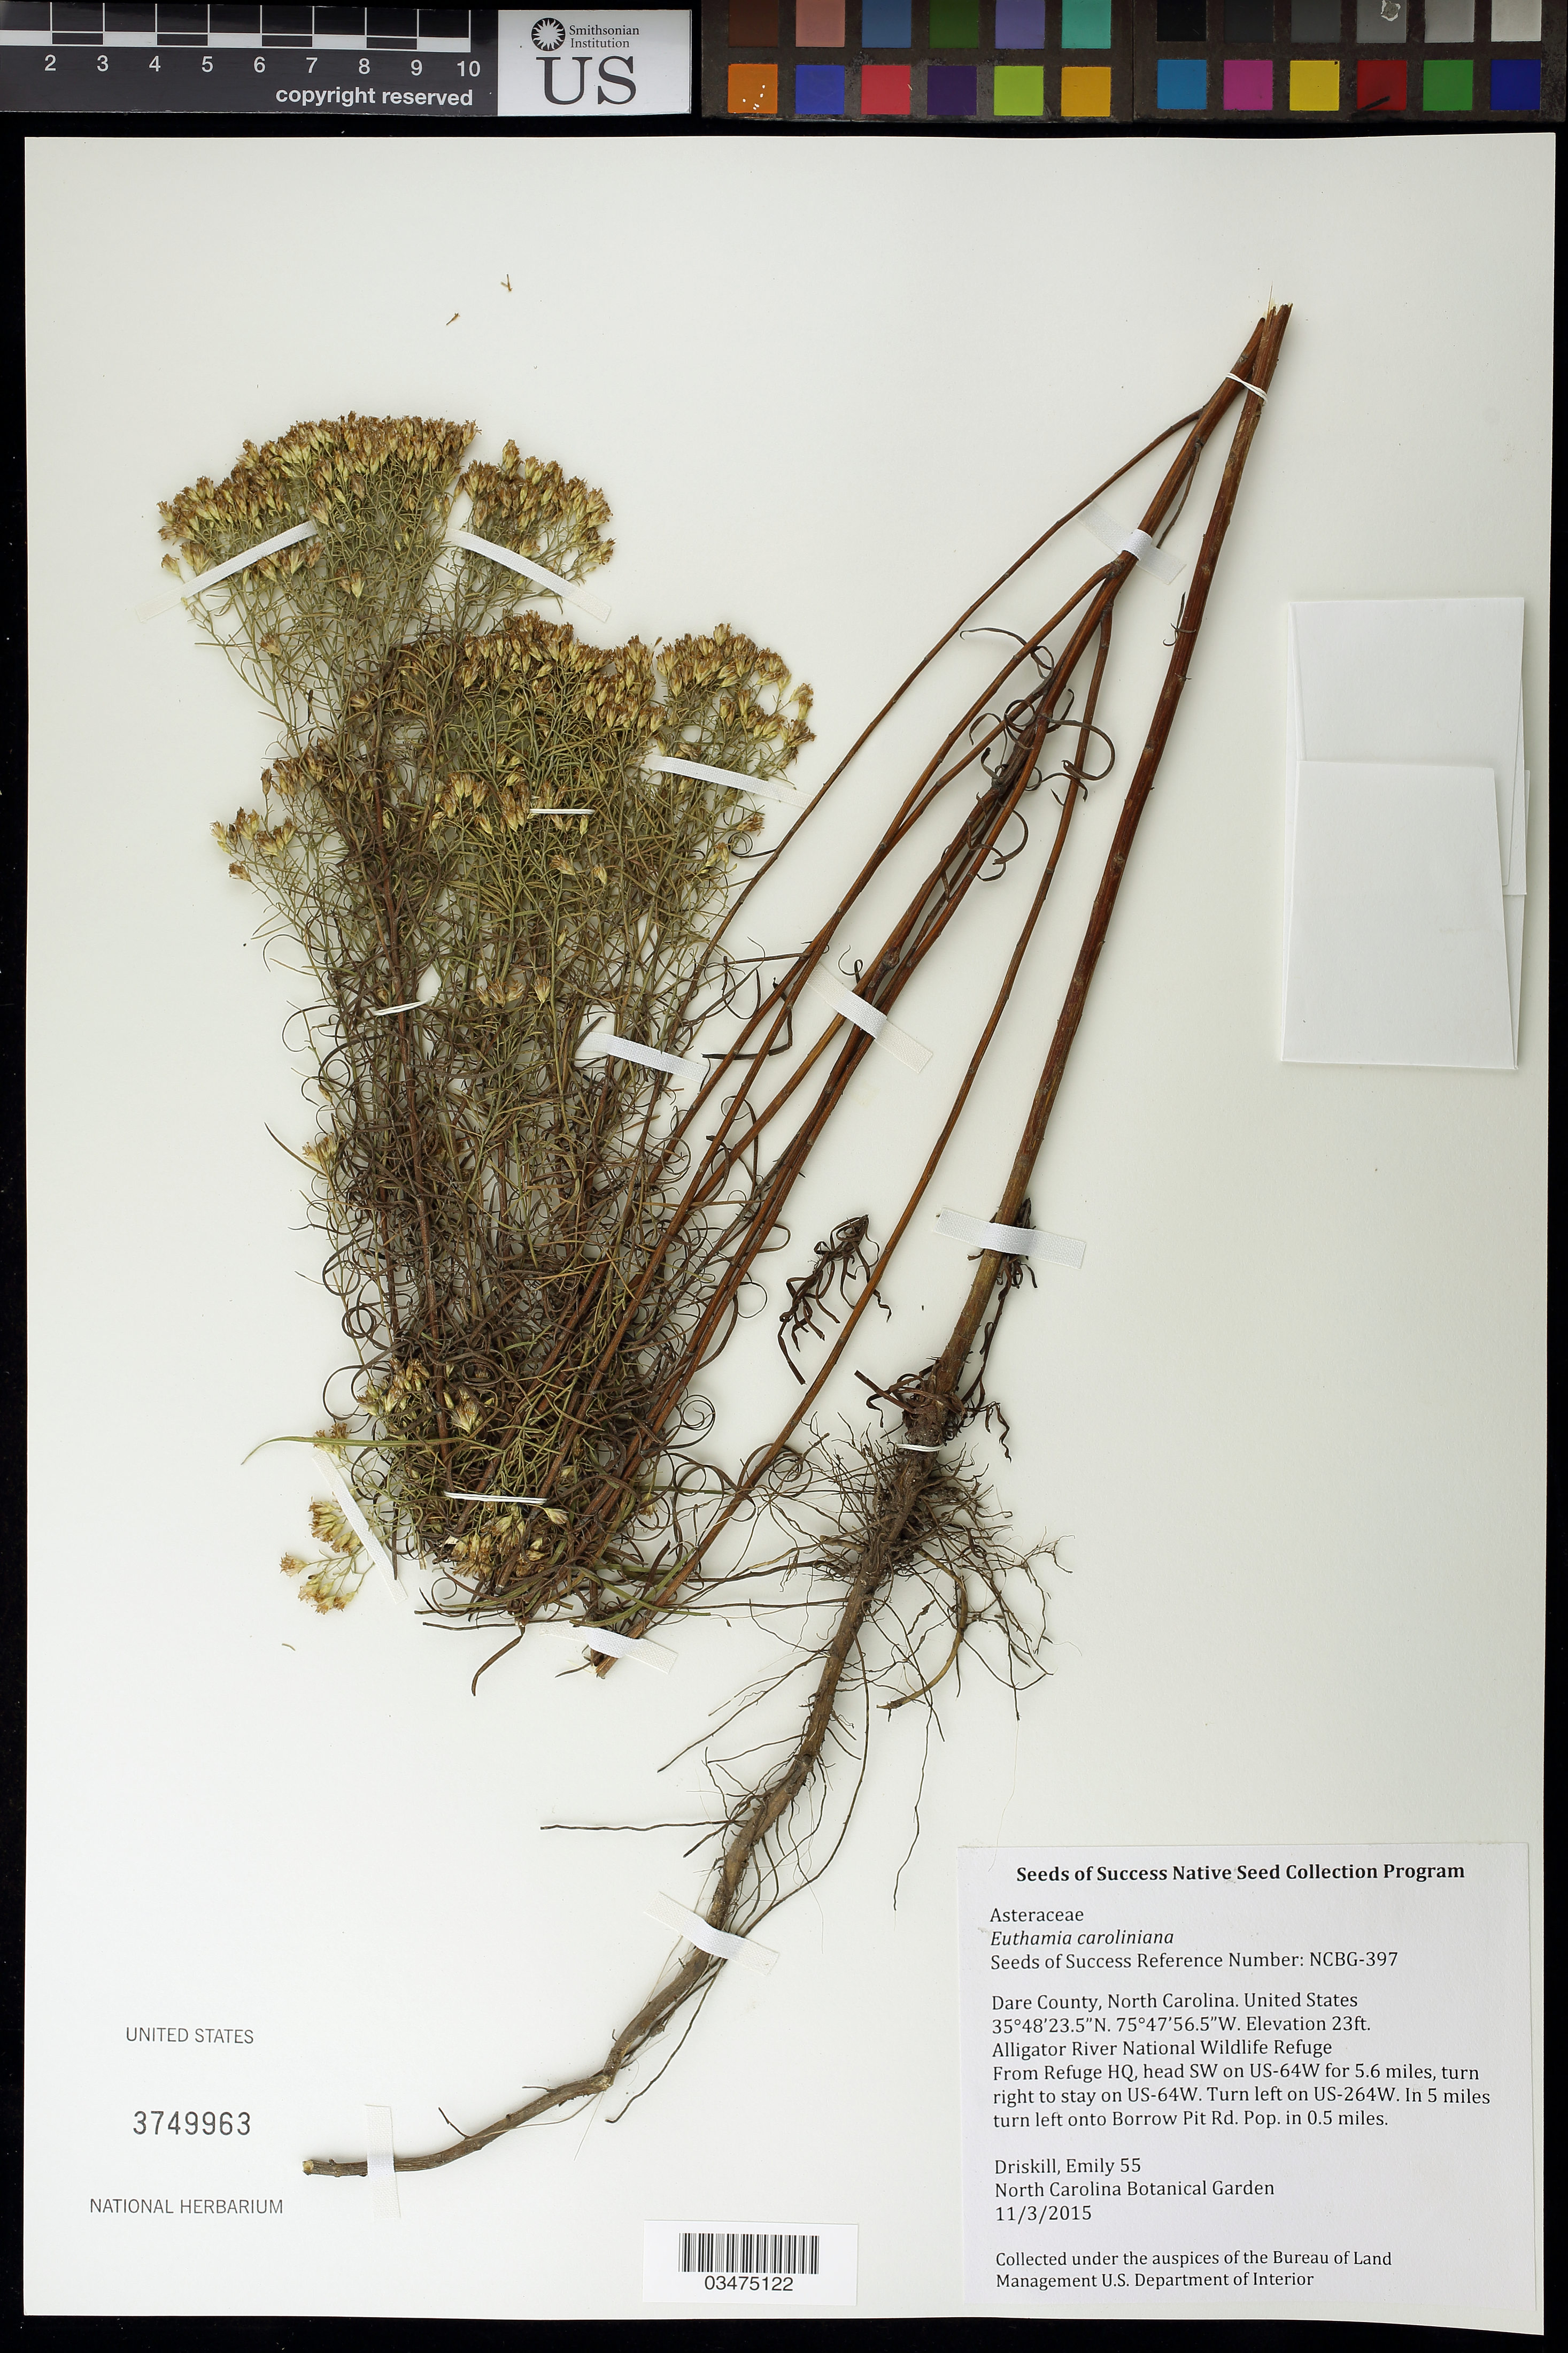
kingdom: Plantae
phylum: Tracheophyta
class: Magnoliopsida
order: Asterales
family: Asteraceae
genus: Euthamia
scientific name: Euthamia caroliniana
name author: (L.) Greene ex Porter & Britton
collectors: E. Driskill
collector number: NCBG-397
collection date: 2015-11-03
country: United States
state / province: North Carolina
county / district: Dare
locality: Alligator River National Wildlife Refuge. Borrow Pit Rd.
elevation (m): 7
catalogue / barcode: US 3749963